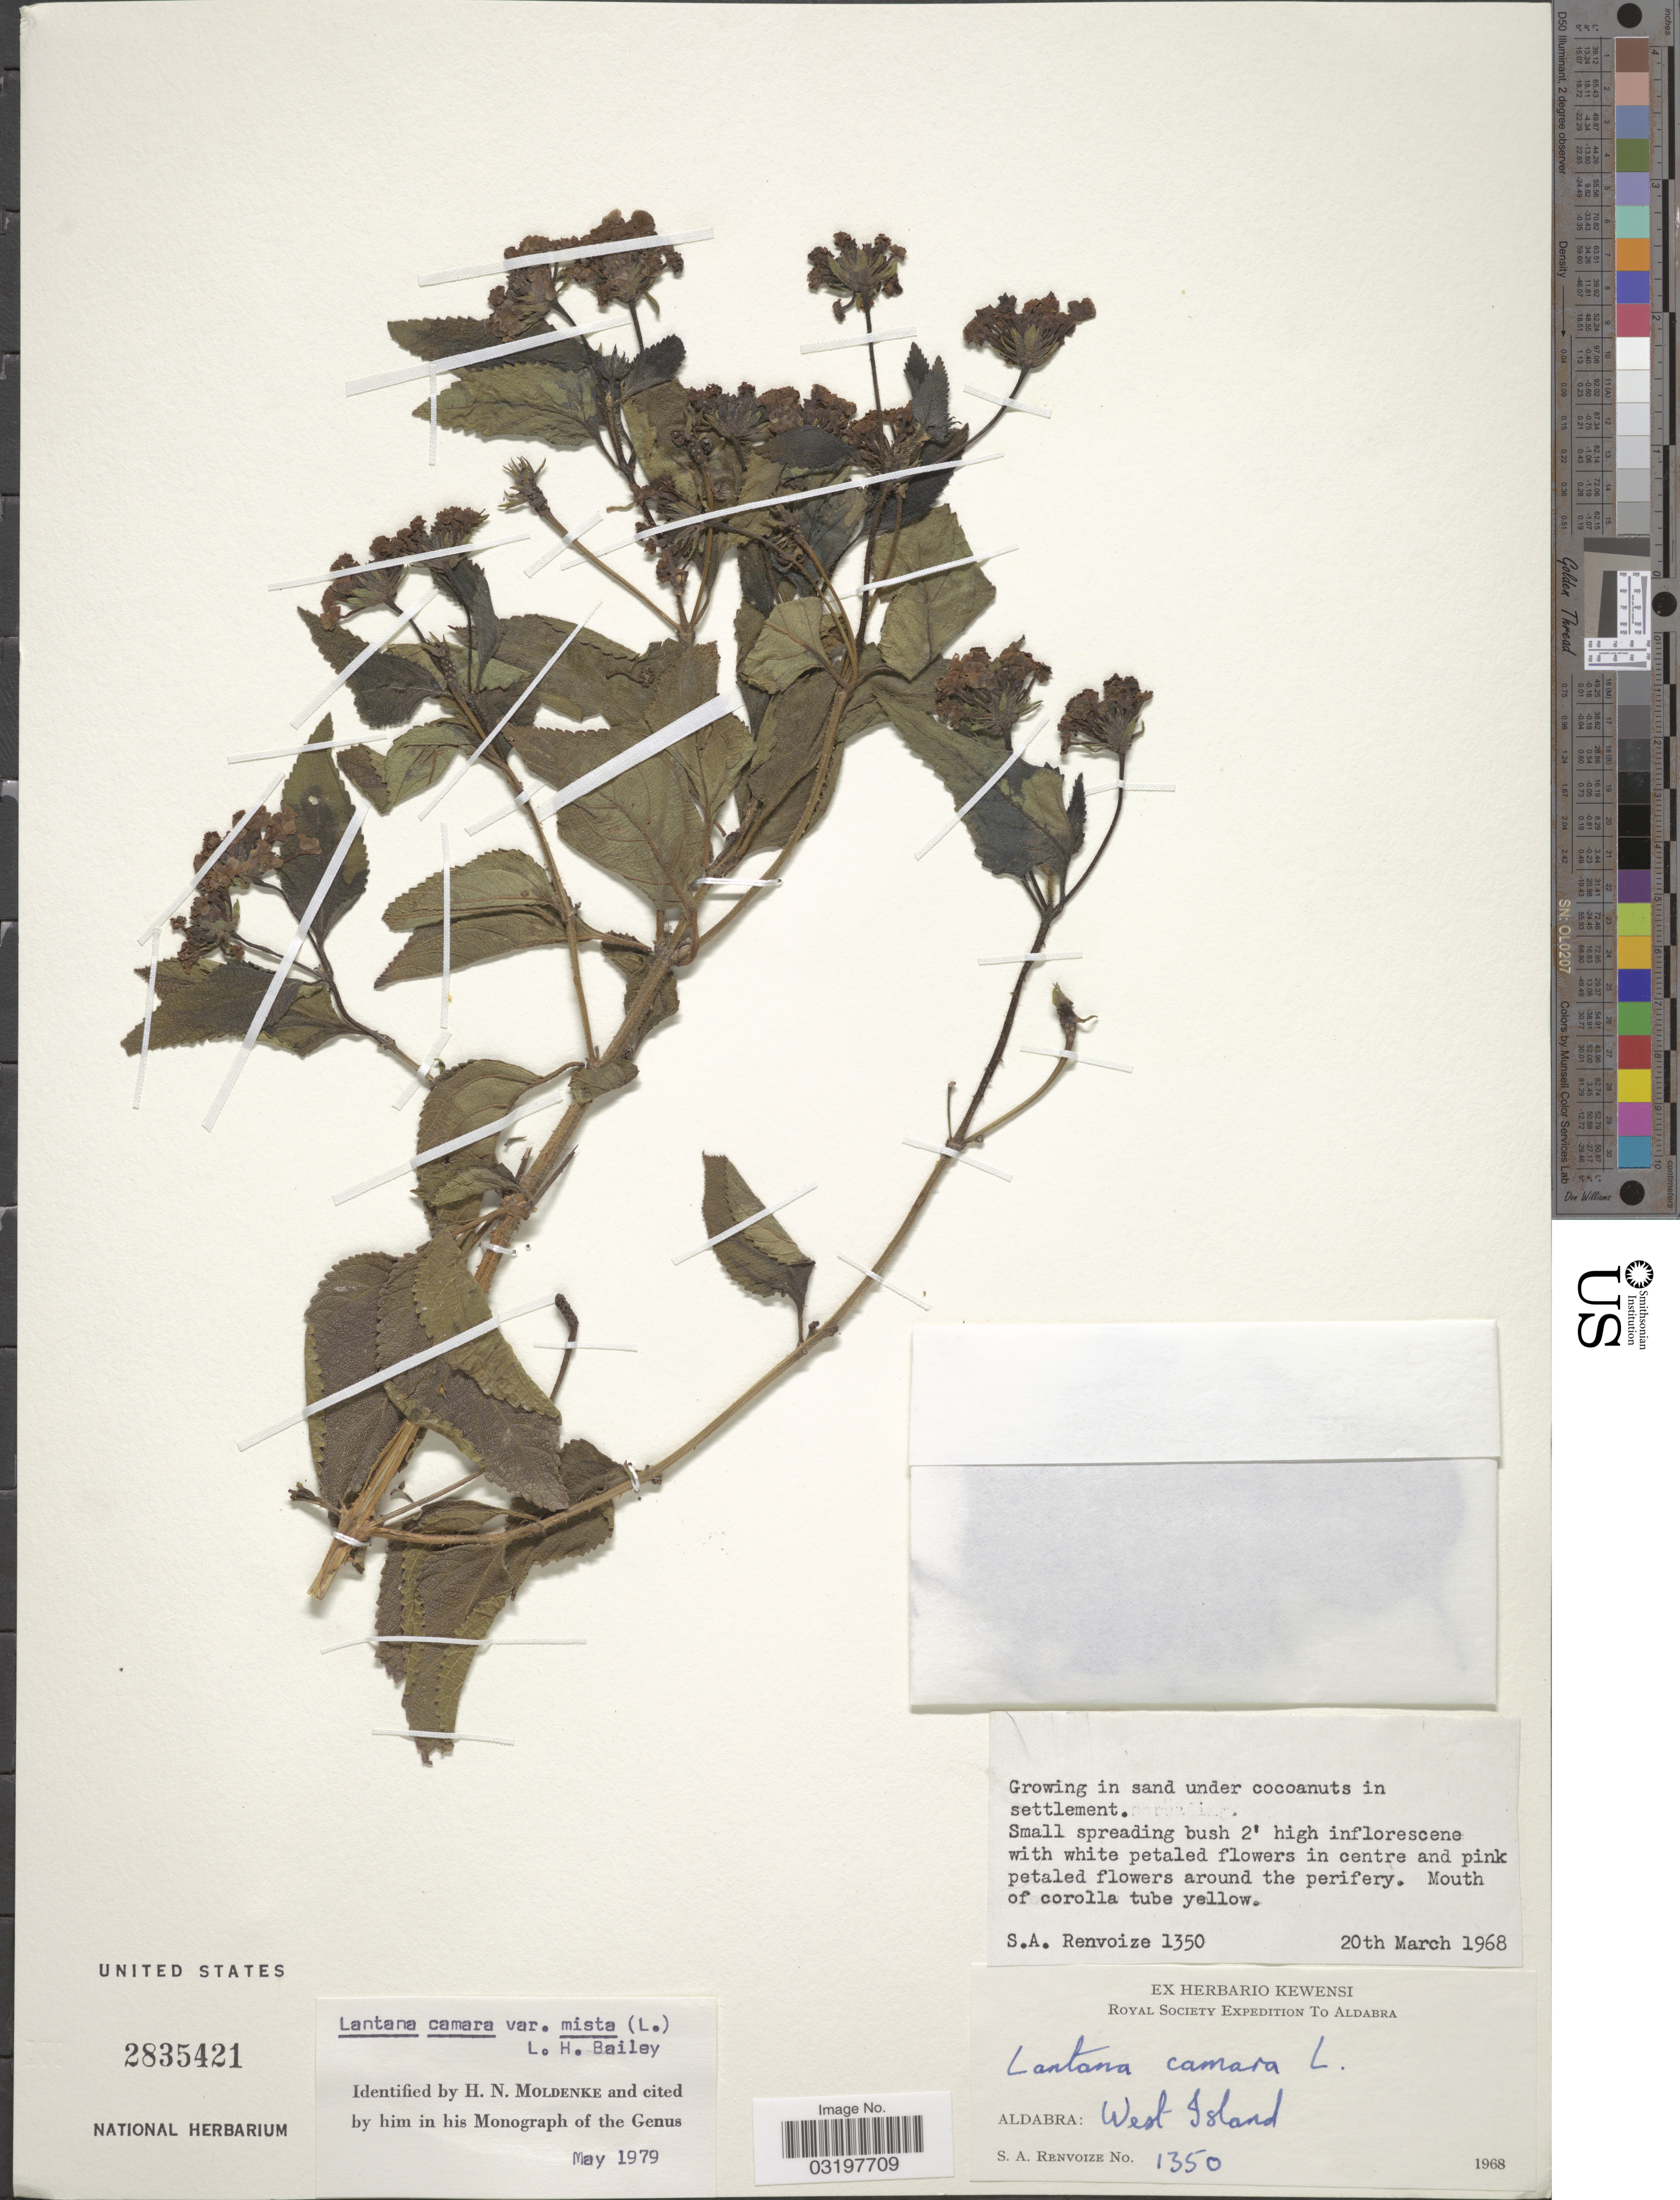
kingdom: Plantae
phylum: Tracheophyta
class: Magnoliopsida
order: Lamiales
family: Verbenaceae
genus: Lantana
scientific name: Lantana camara var. mista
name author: (L.) L.H. Bailey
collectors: S. A. Renvoize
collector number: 1350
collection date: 1968-03-20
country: Seychelles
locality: Aldabra: West Island.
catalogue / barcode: US 2835421